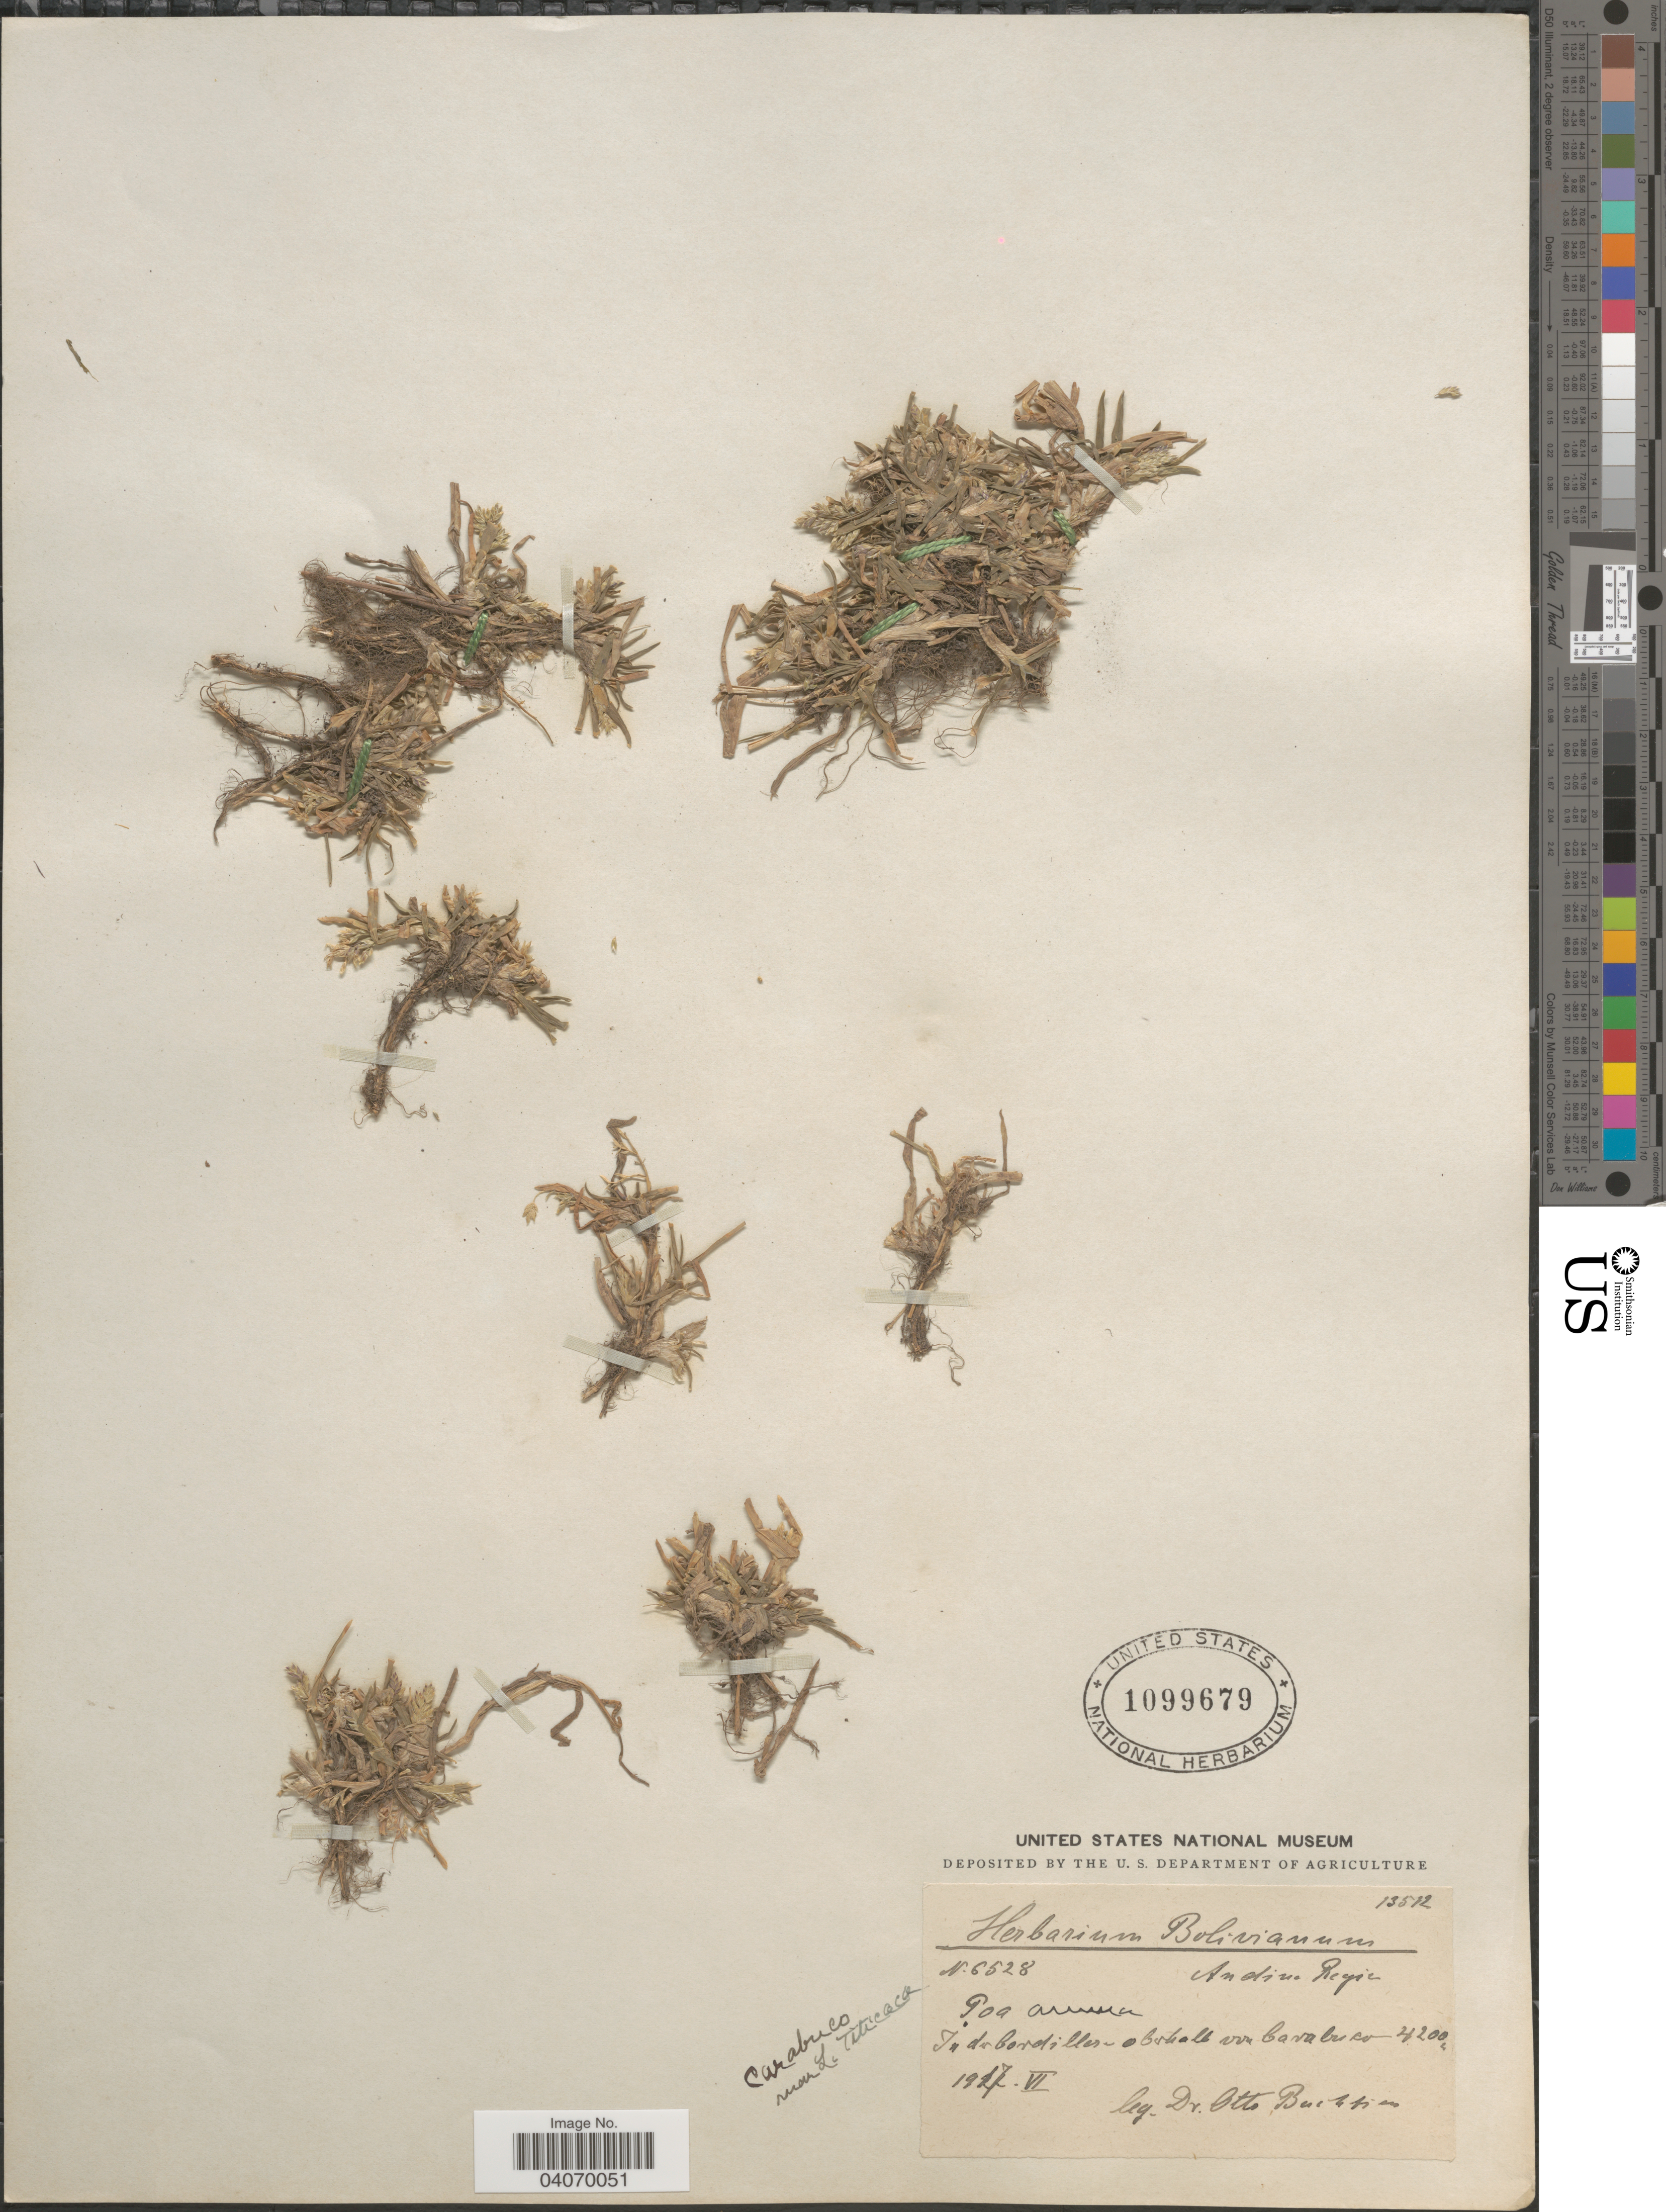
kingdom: Plantae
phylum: Tracheophyta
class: Liliopsida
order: Poales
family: Poaceae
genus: Poa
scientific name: Poa annua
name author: L.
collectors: O. Buchtien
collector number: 6528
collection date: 1917-06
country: Bolivia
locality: Andine Region. In der Cordillera oberhalb von Carabuco.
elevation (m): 4200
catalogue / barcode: US 1099679